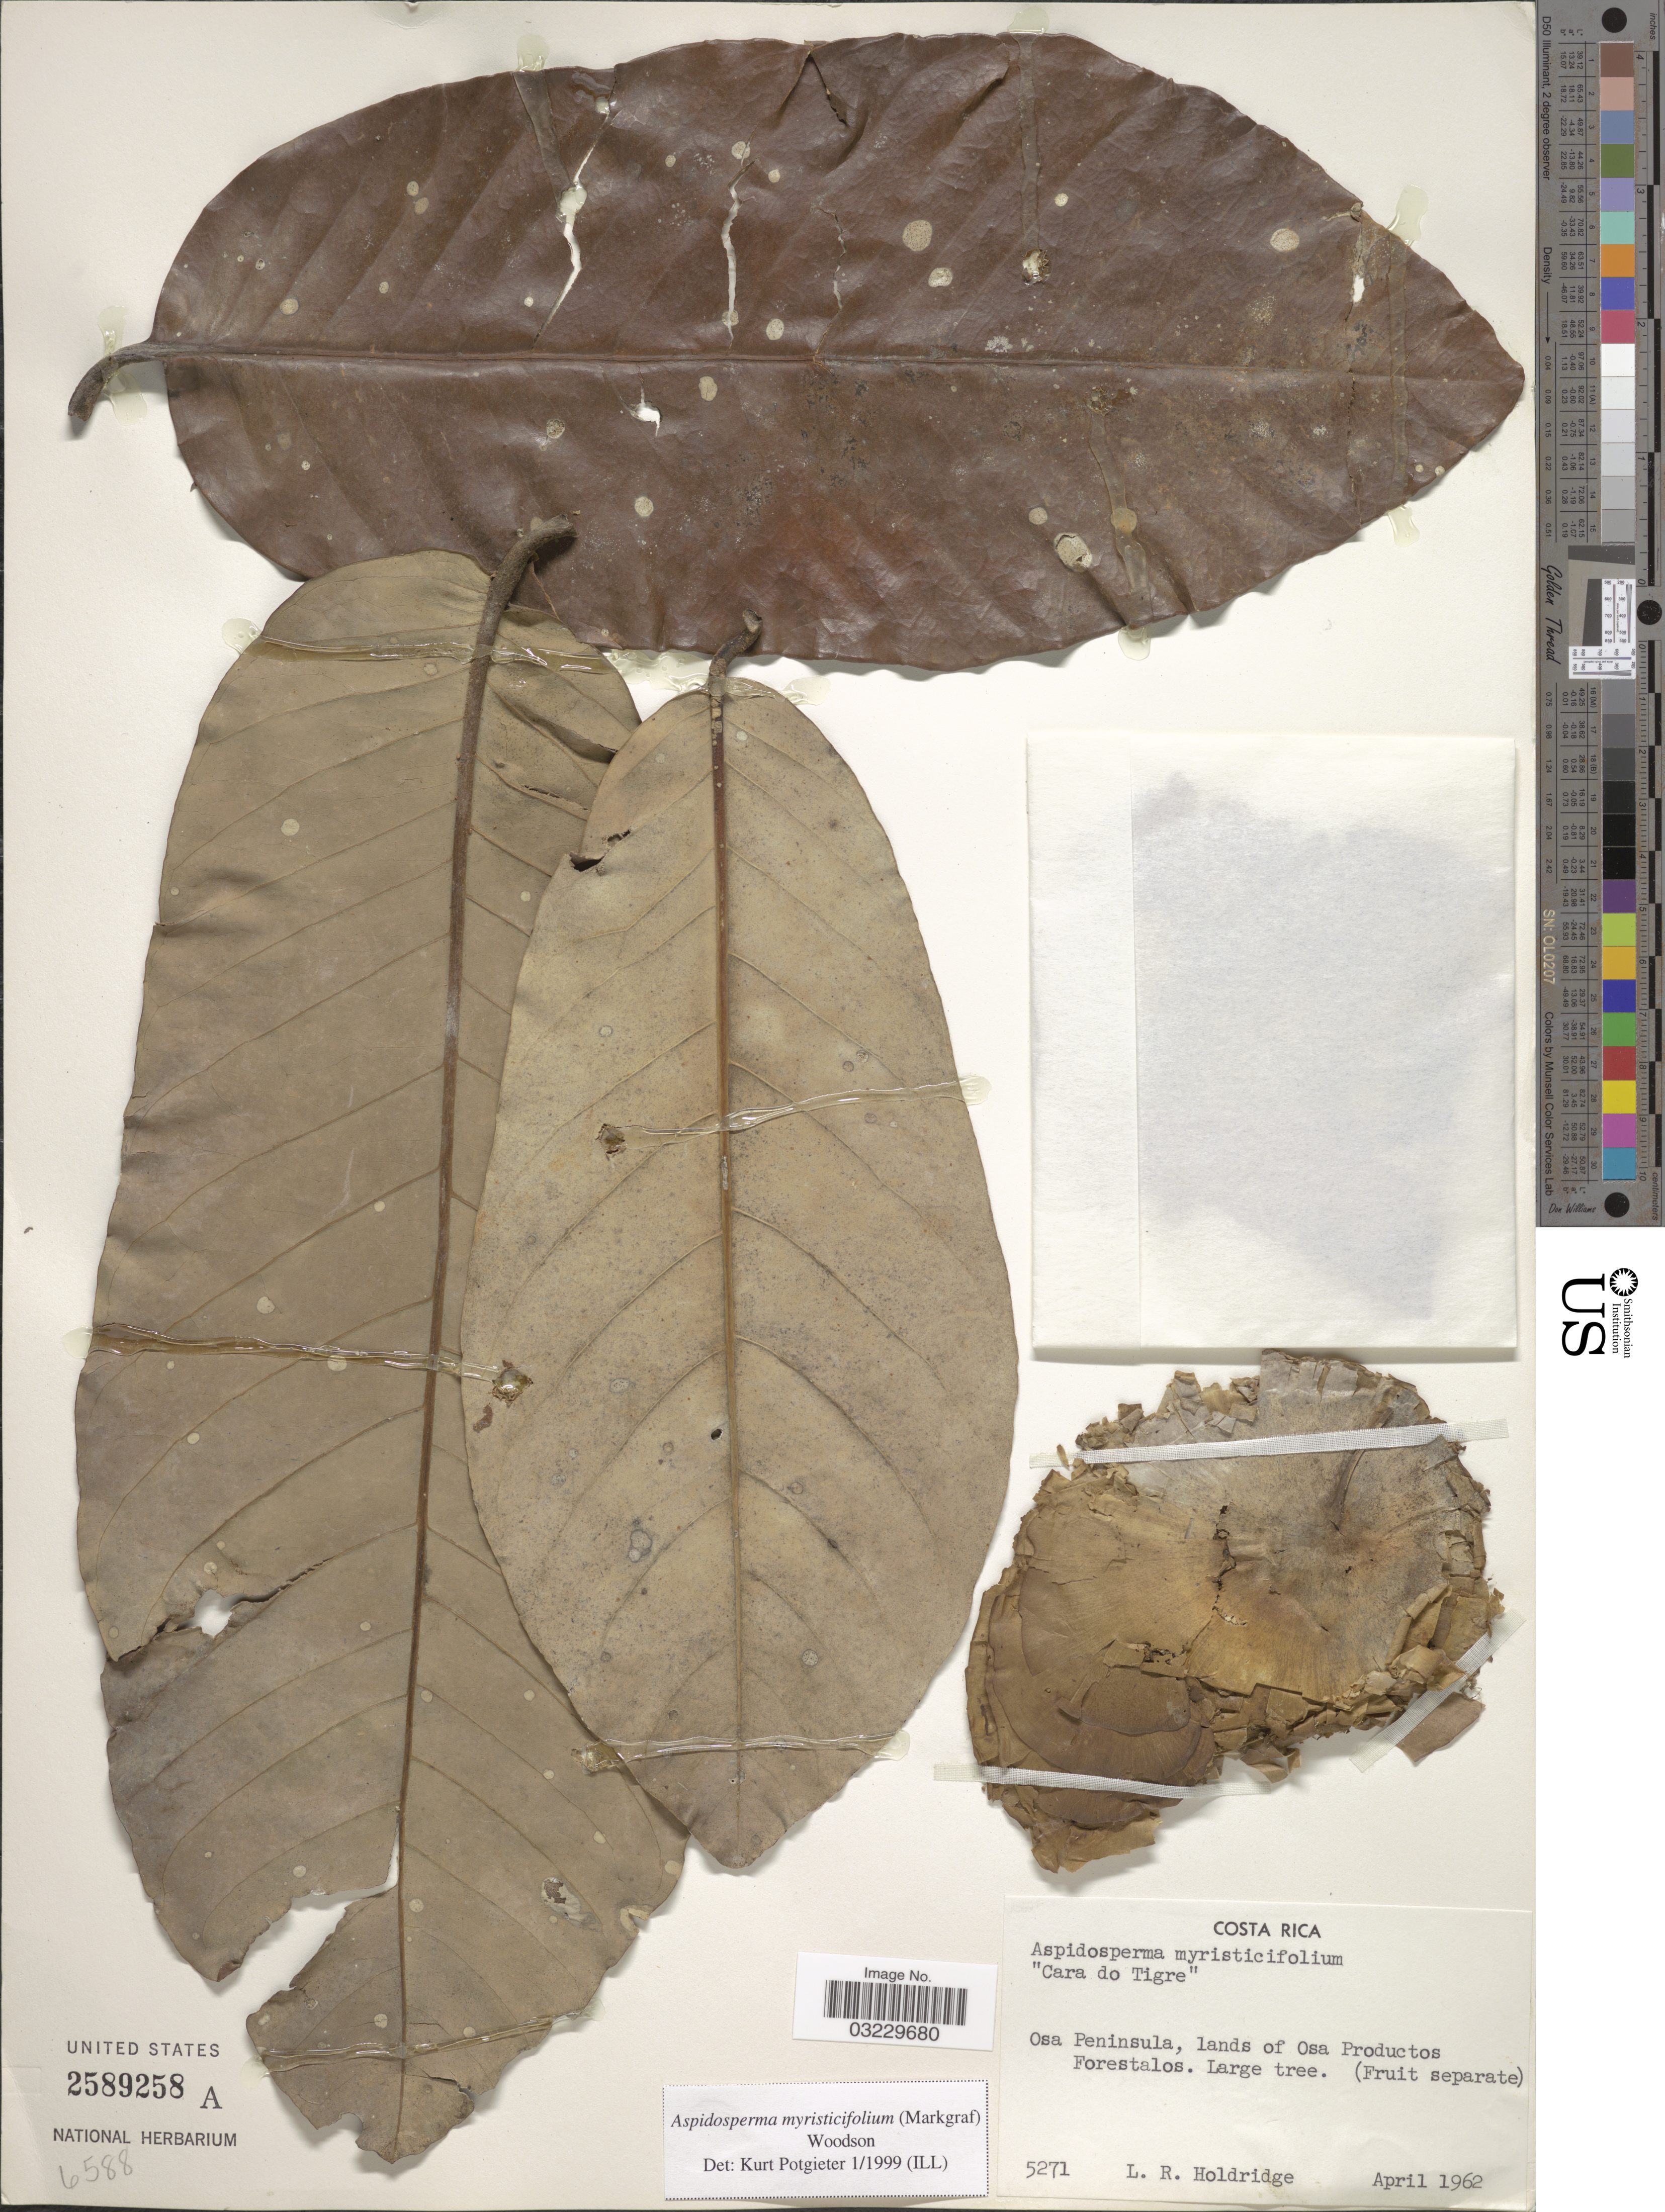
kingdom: Plantae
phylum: Tracheophyta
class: Magnoliopsida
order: Gentianales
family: Apocynaceae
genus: Aspidosperma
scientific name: Aspidosperma myristicifolium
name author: (Markgr.) Woodson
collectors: L. Holdridge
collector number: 5271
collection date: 1962-04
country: Costa Rica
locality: Osa Peninsula, lands of Osa Productos Forestalos.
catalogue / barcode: US 2589258A